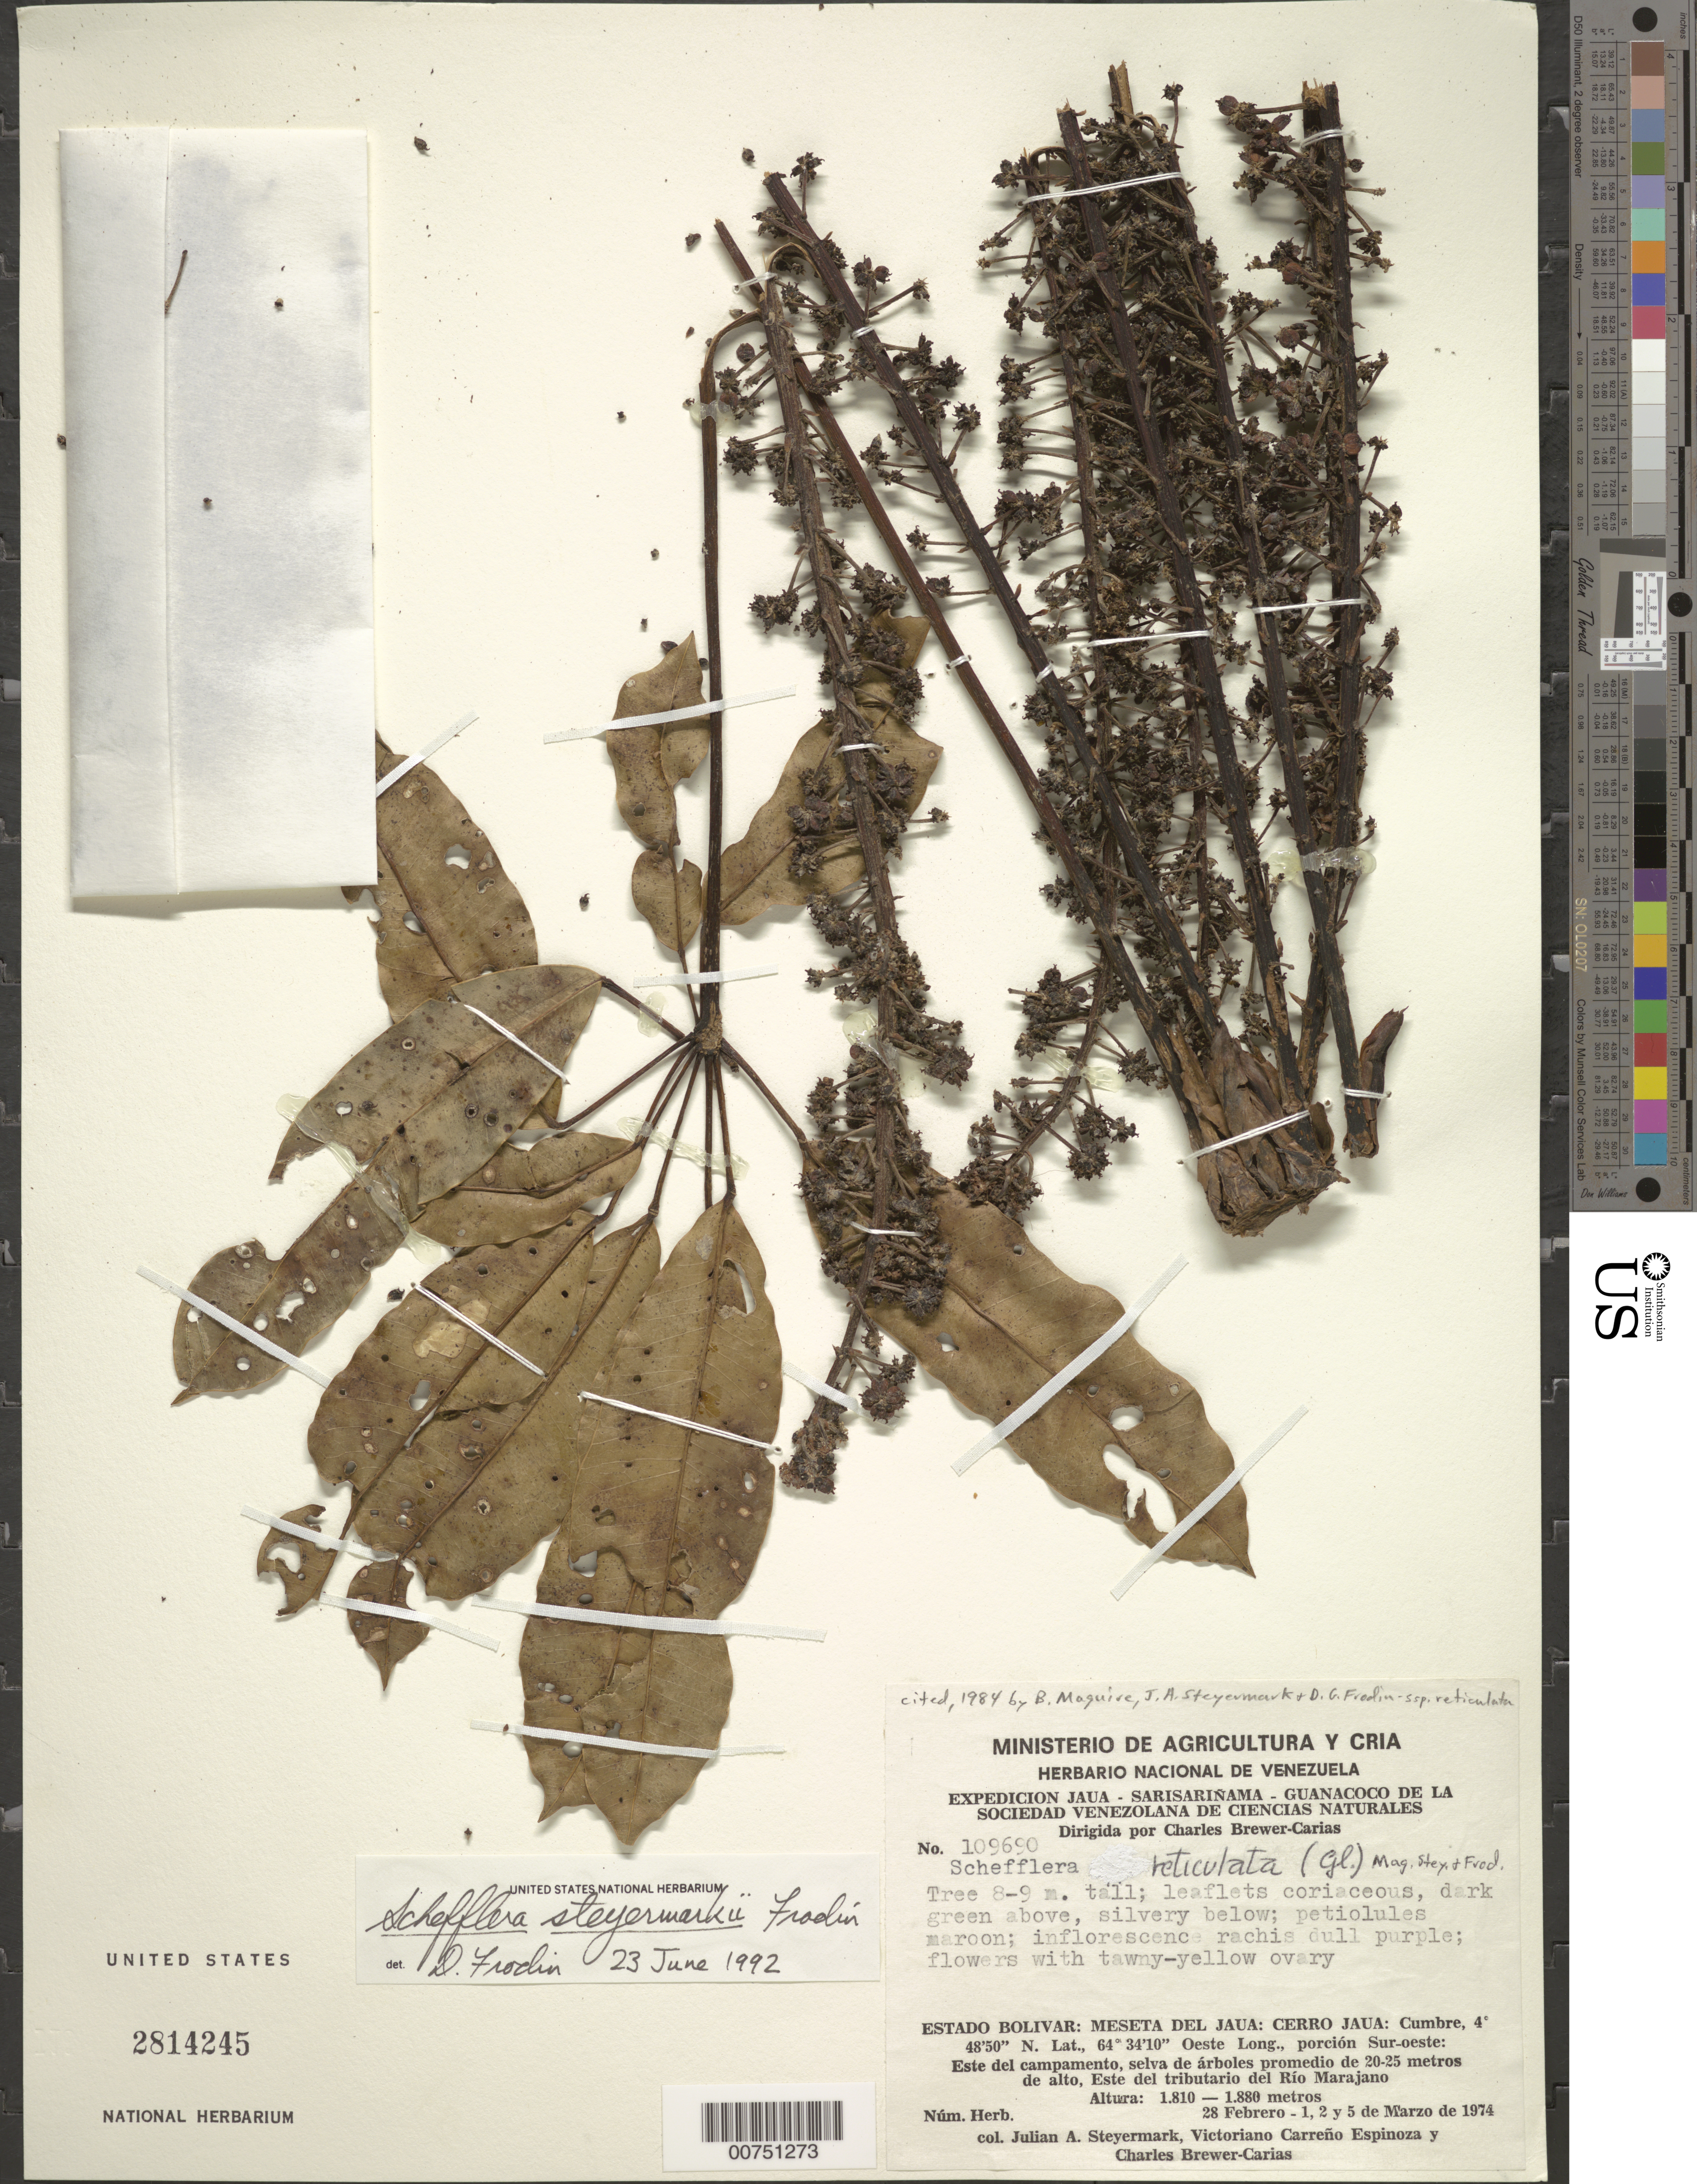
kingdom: Plantae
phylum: Tracheophyta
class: Magnoliopsida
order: Apiales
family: Araliaceae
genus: Schefflera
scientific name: Schefflera steyermarkii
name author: Frodin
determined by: Frodin, D. G.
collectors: J. Steyermark, V. Carreño E. & C. Brewer-Carias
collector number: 109690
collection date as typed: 28-Feb-74 to 5-Mar-74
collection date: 1974-02-28/1974-03-05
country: Venezuela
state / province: Bolívar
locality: Meseta del Jaua: Cerro Jaua, cumbre, porcion Sur-oeste; este del campamento, este del tributarío del Río Marajano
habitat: Selva de arboles 20-25 m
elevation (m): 1810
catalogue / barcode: US 2814245